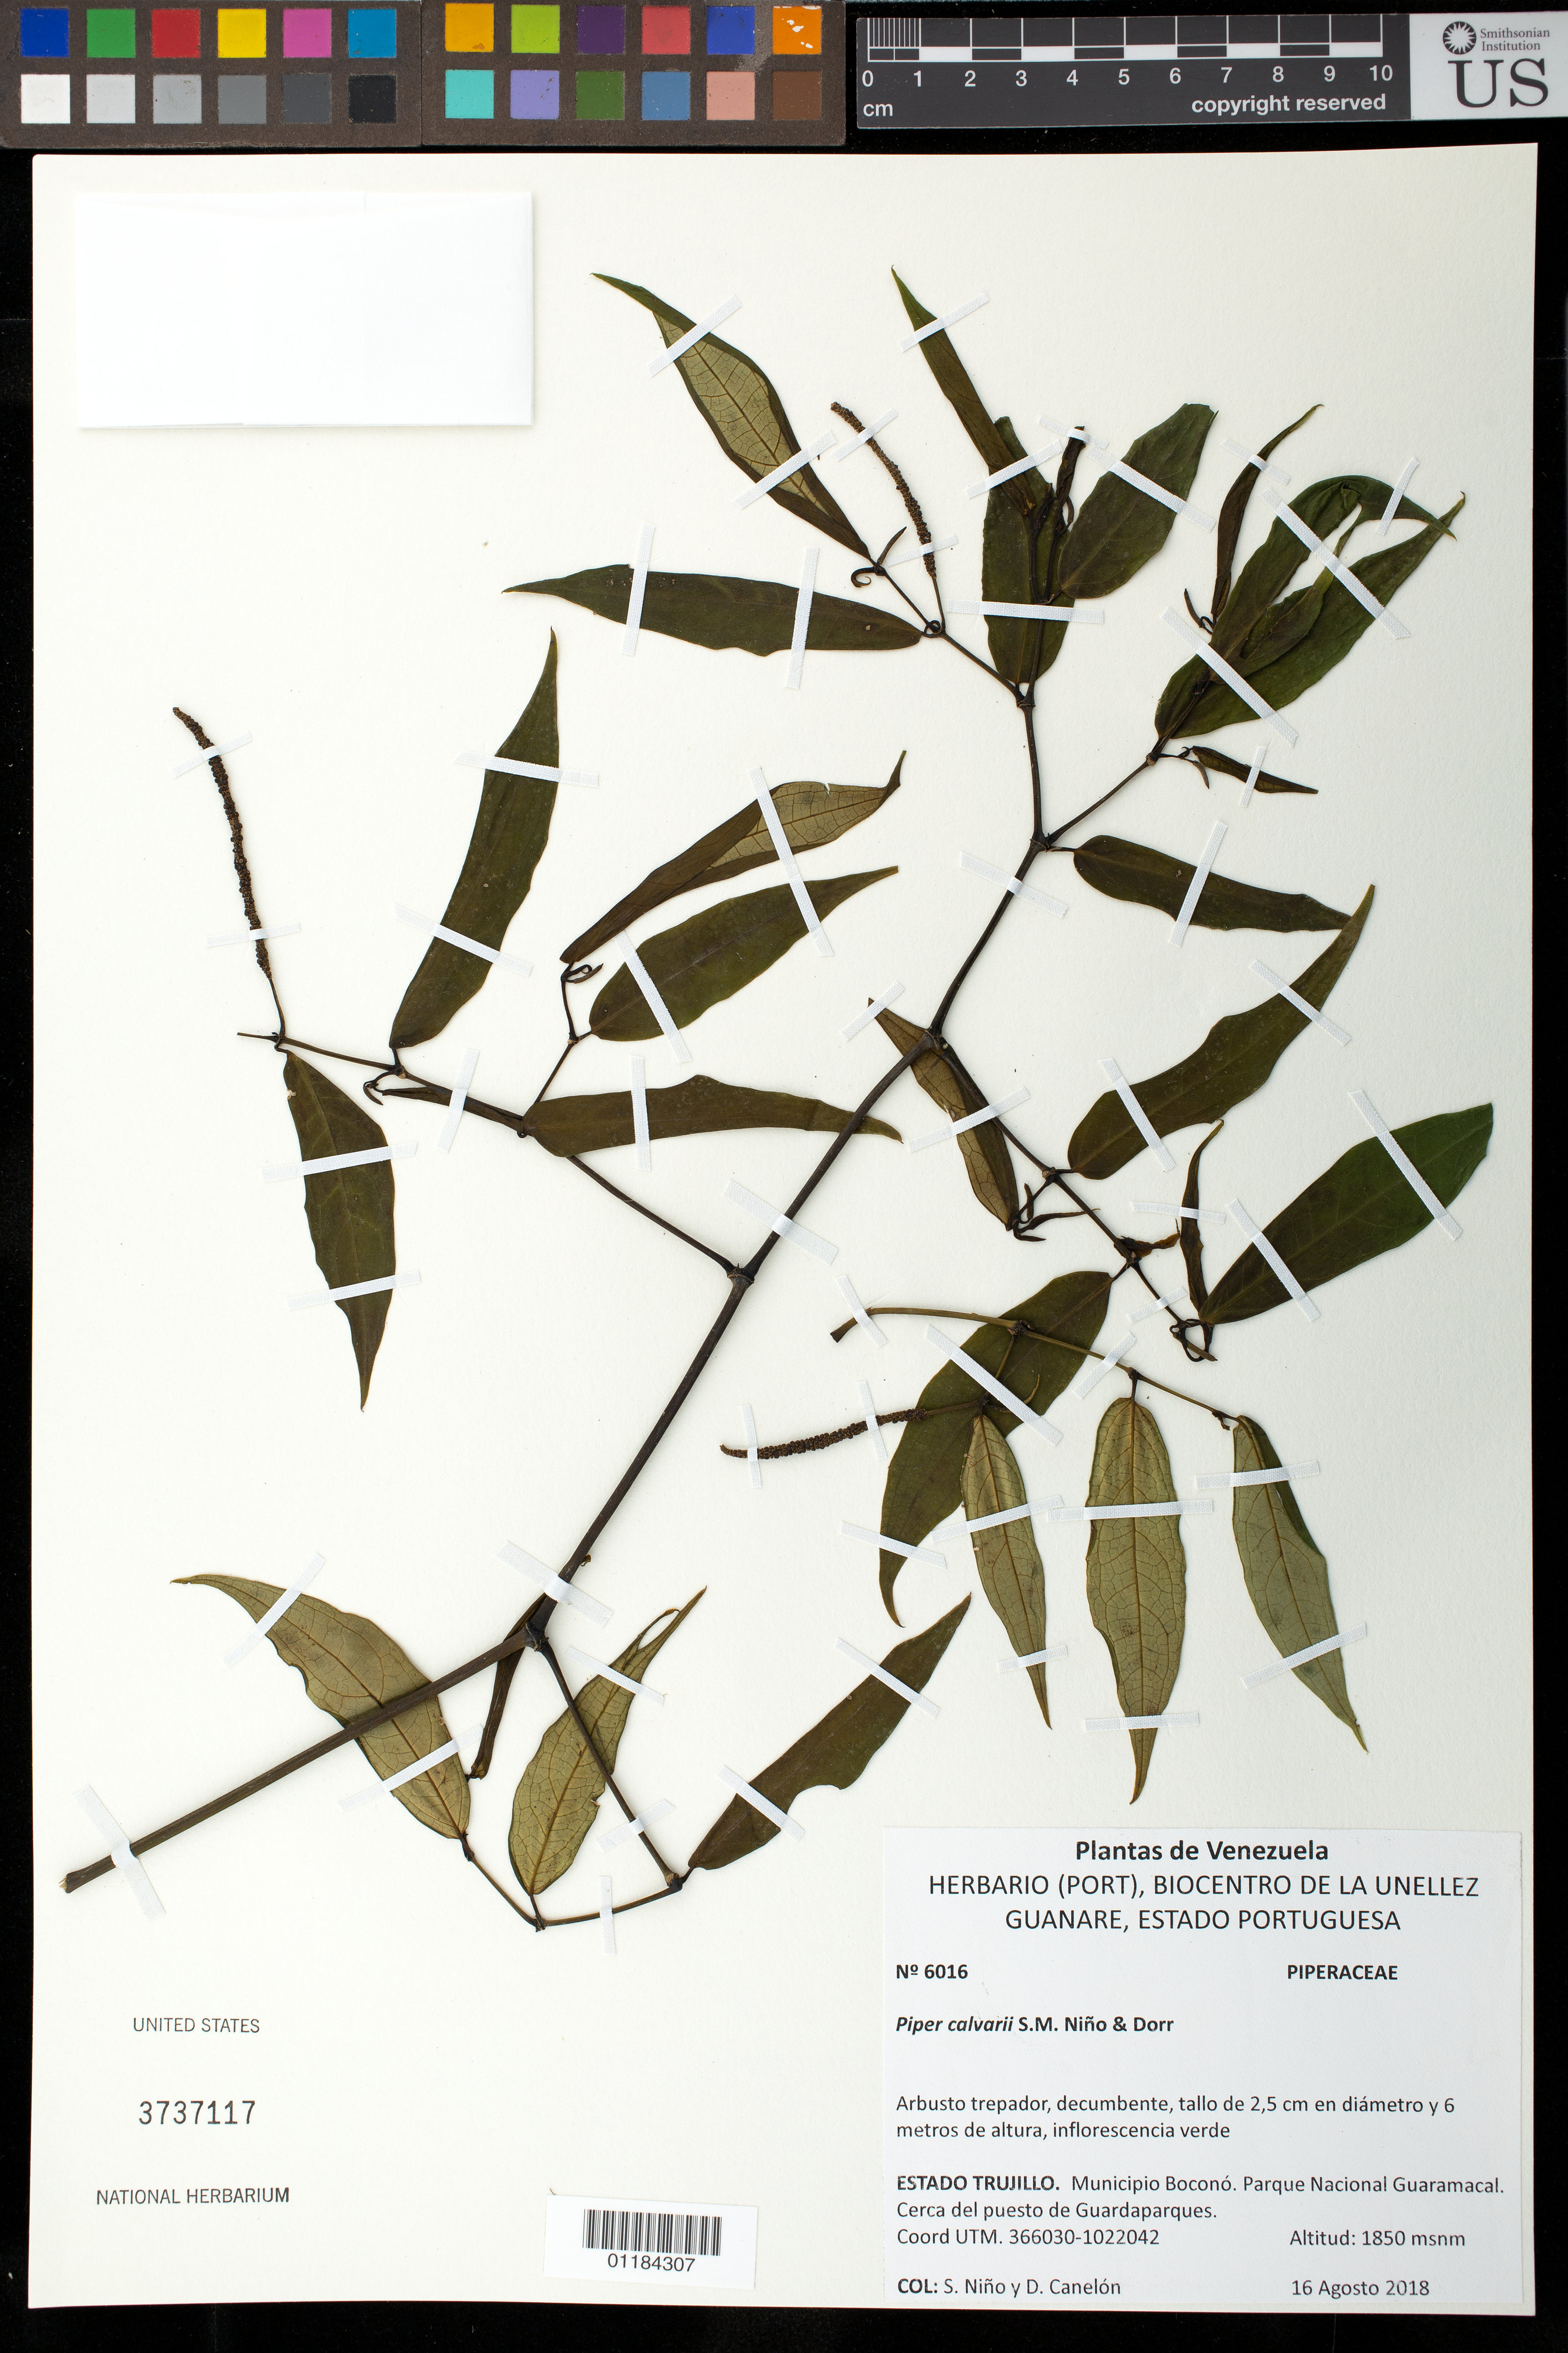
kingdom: Plantae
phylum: Tracheophyta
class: Magnoliopsida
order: Piperales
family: Piperaceae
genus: Piper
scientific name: Piper calvarii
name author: S.M. Niño & Dorr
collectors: S. M. Niño & D. Canelón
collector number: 6016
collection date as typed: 16 Agosto 2018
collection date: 2018-08-16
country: Venezuela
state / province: Trujillo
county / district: Boconó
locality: Parque Nacional Guaramacal. Cerca del puesto de Guardaparques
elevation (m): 1850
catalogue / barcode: US 3737117